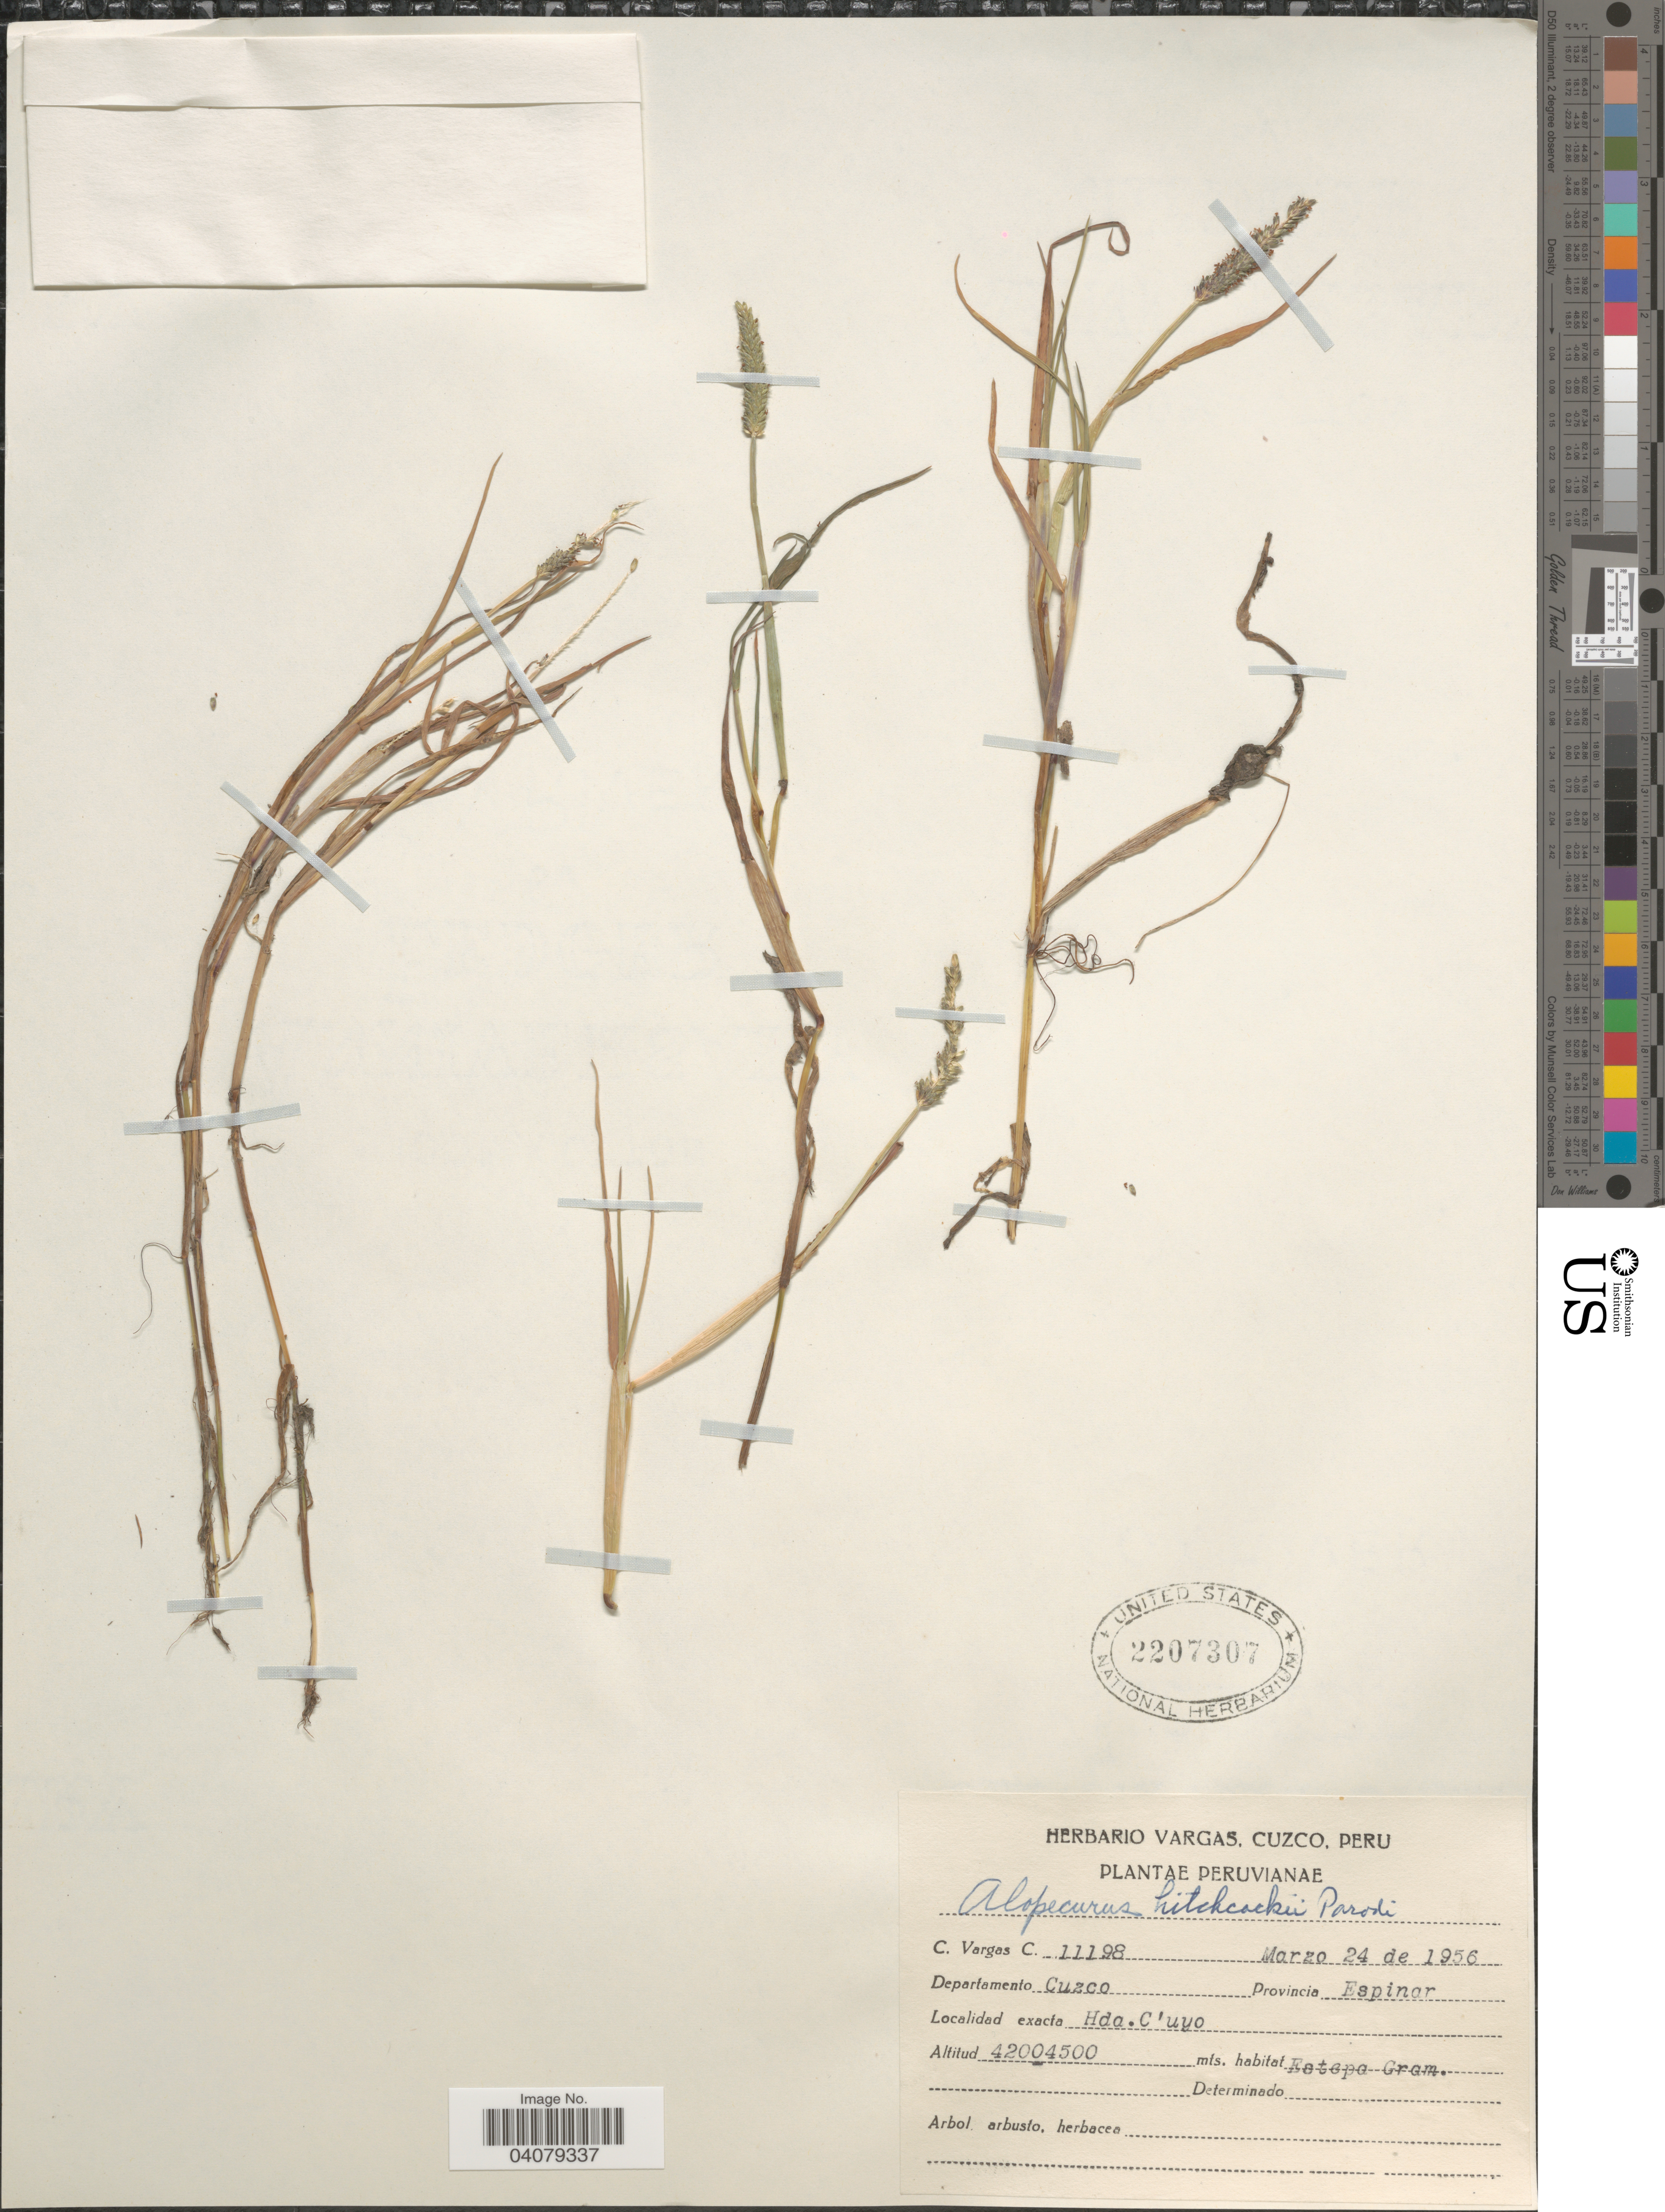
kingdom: Plantae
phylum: Tracheophyta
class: Liliopsida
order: Poales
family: Poaceae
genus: Alopecurus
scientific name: Alopecurus hitchcockii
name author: Parodi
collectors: C. Vargas Calderón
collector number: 11198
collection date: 1956-03-24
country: Peru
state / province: Cusco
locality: Departamento Cuzco. Provincia Espinar. Hda. C'uyo.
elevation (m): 4200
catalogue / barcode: US 2207307